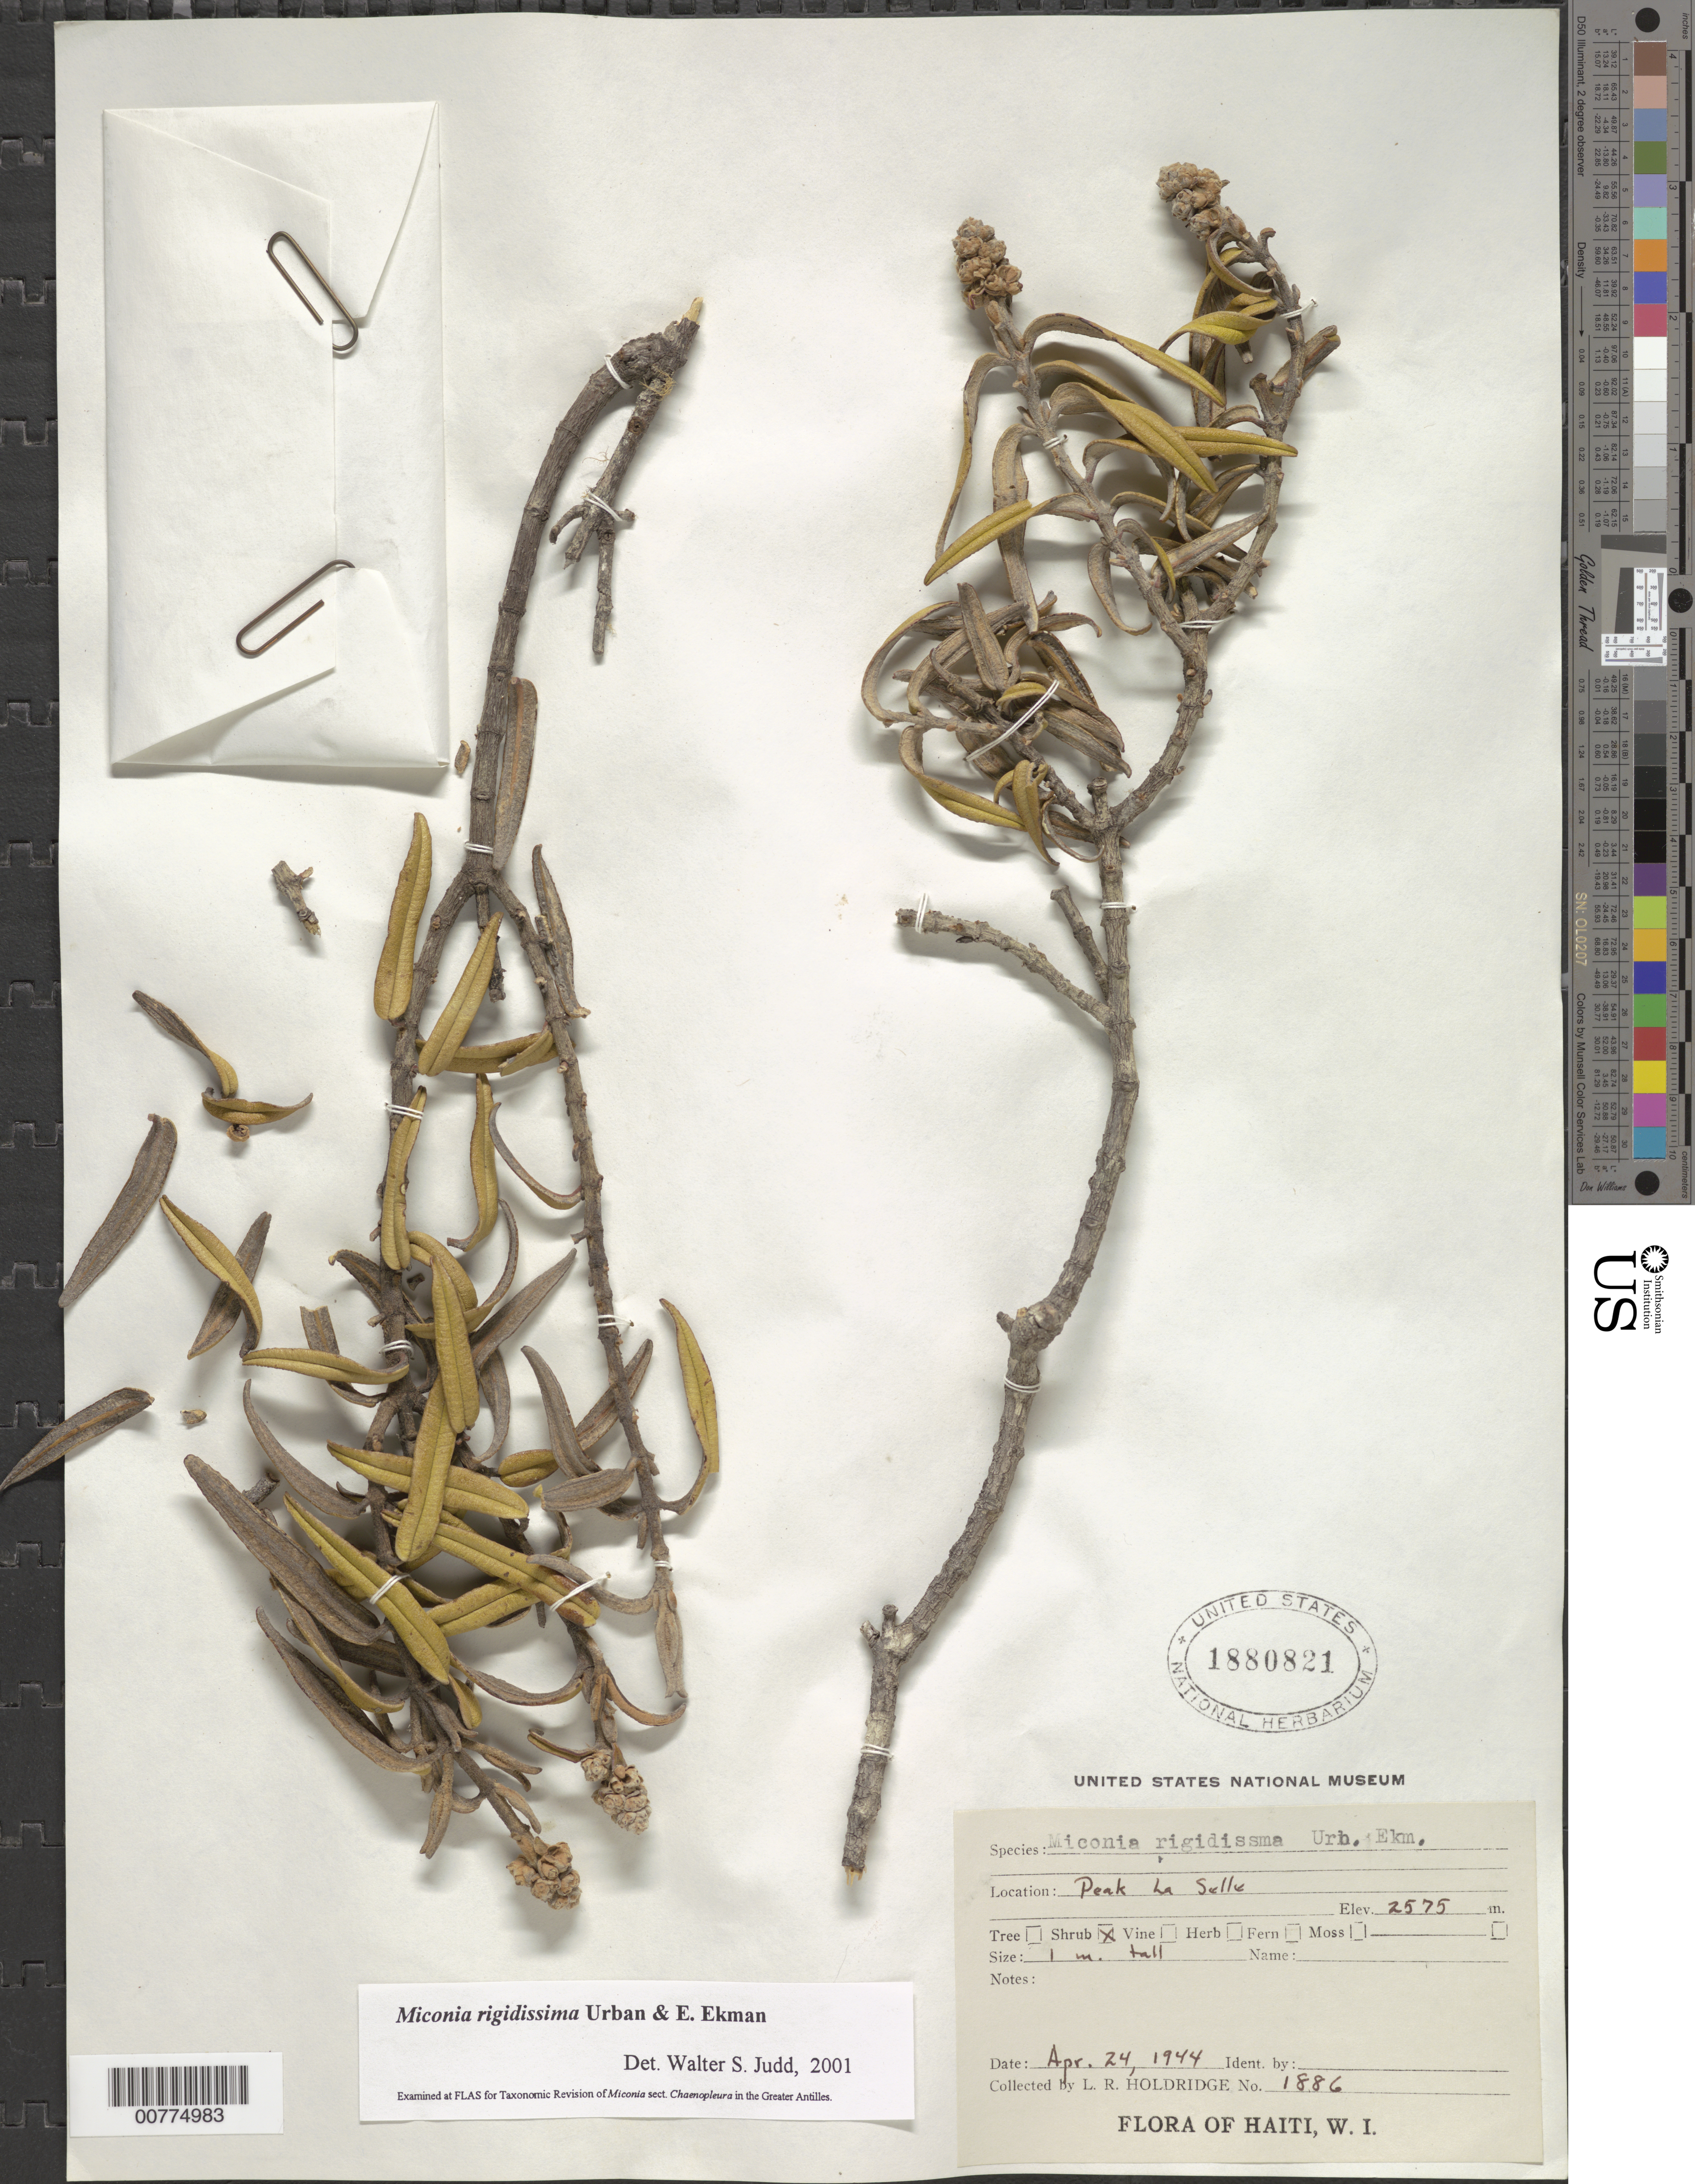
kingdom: Plantae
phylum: Tracheophyta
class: Magnoliopsida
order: Myrtales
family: Melastomataceae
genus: Miconia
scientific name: Miconia rigidissima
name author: Urb. & Ekman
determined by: Judd, Walter S.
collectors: L. Holdridge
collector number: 1886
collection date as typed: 24 Apr 1944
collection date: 1944-04-24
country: Haiti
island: Hispaniola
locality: Peak La Selle.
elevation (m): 2575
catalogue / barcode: US 1880821